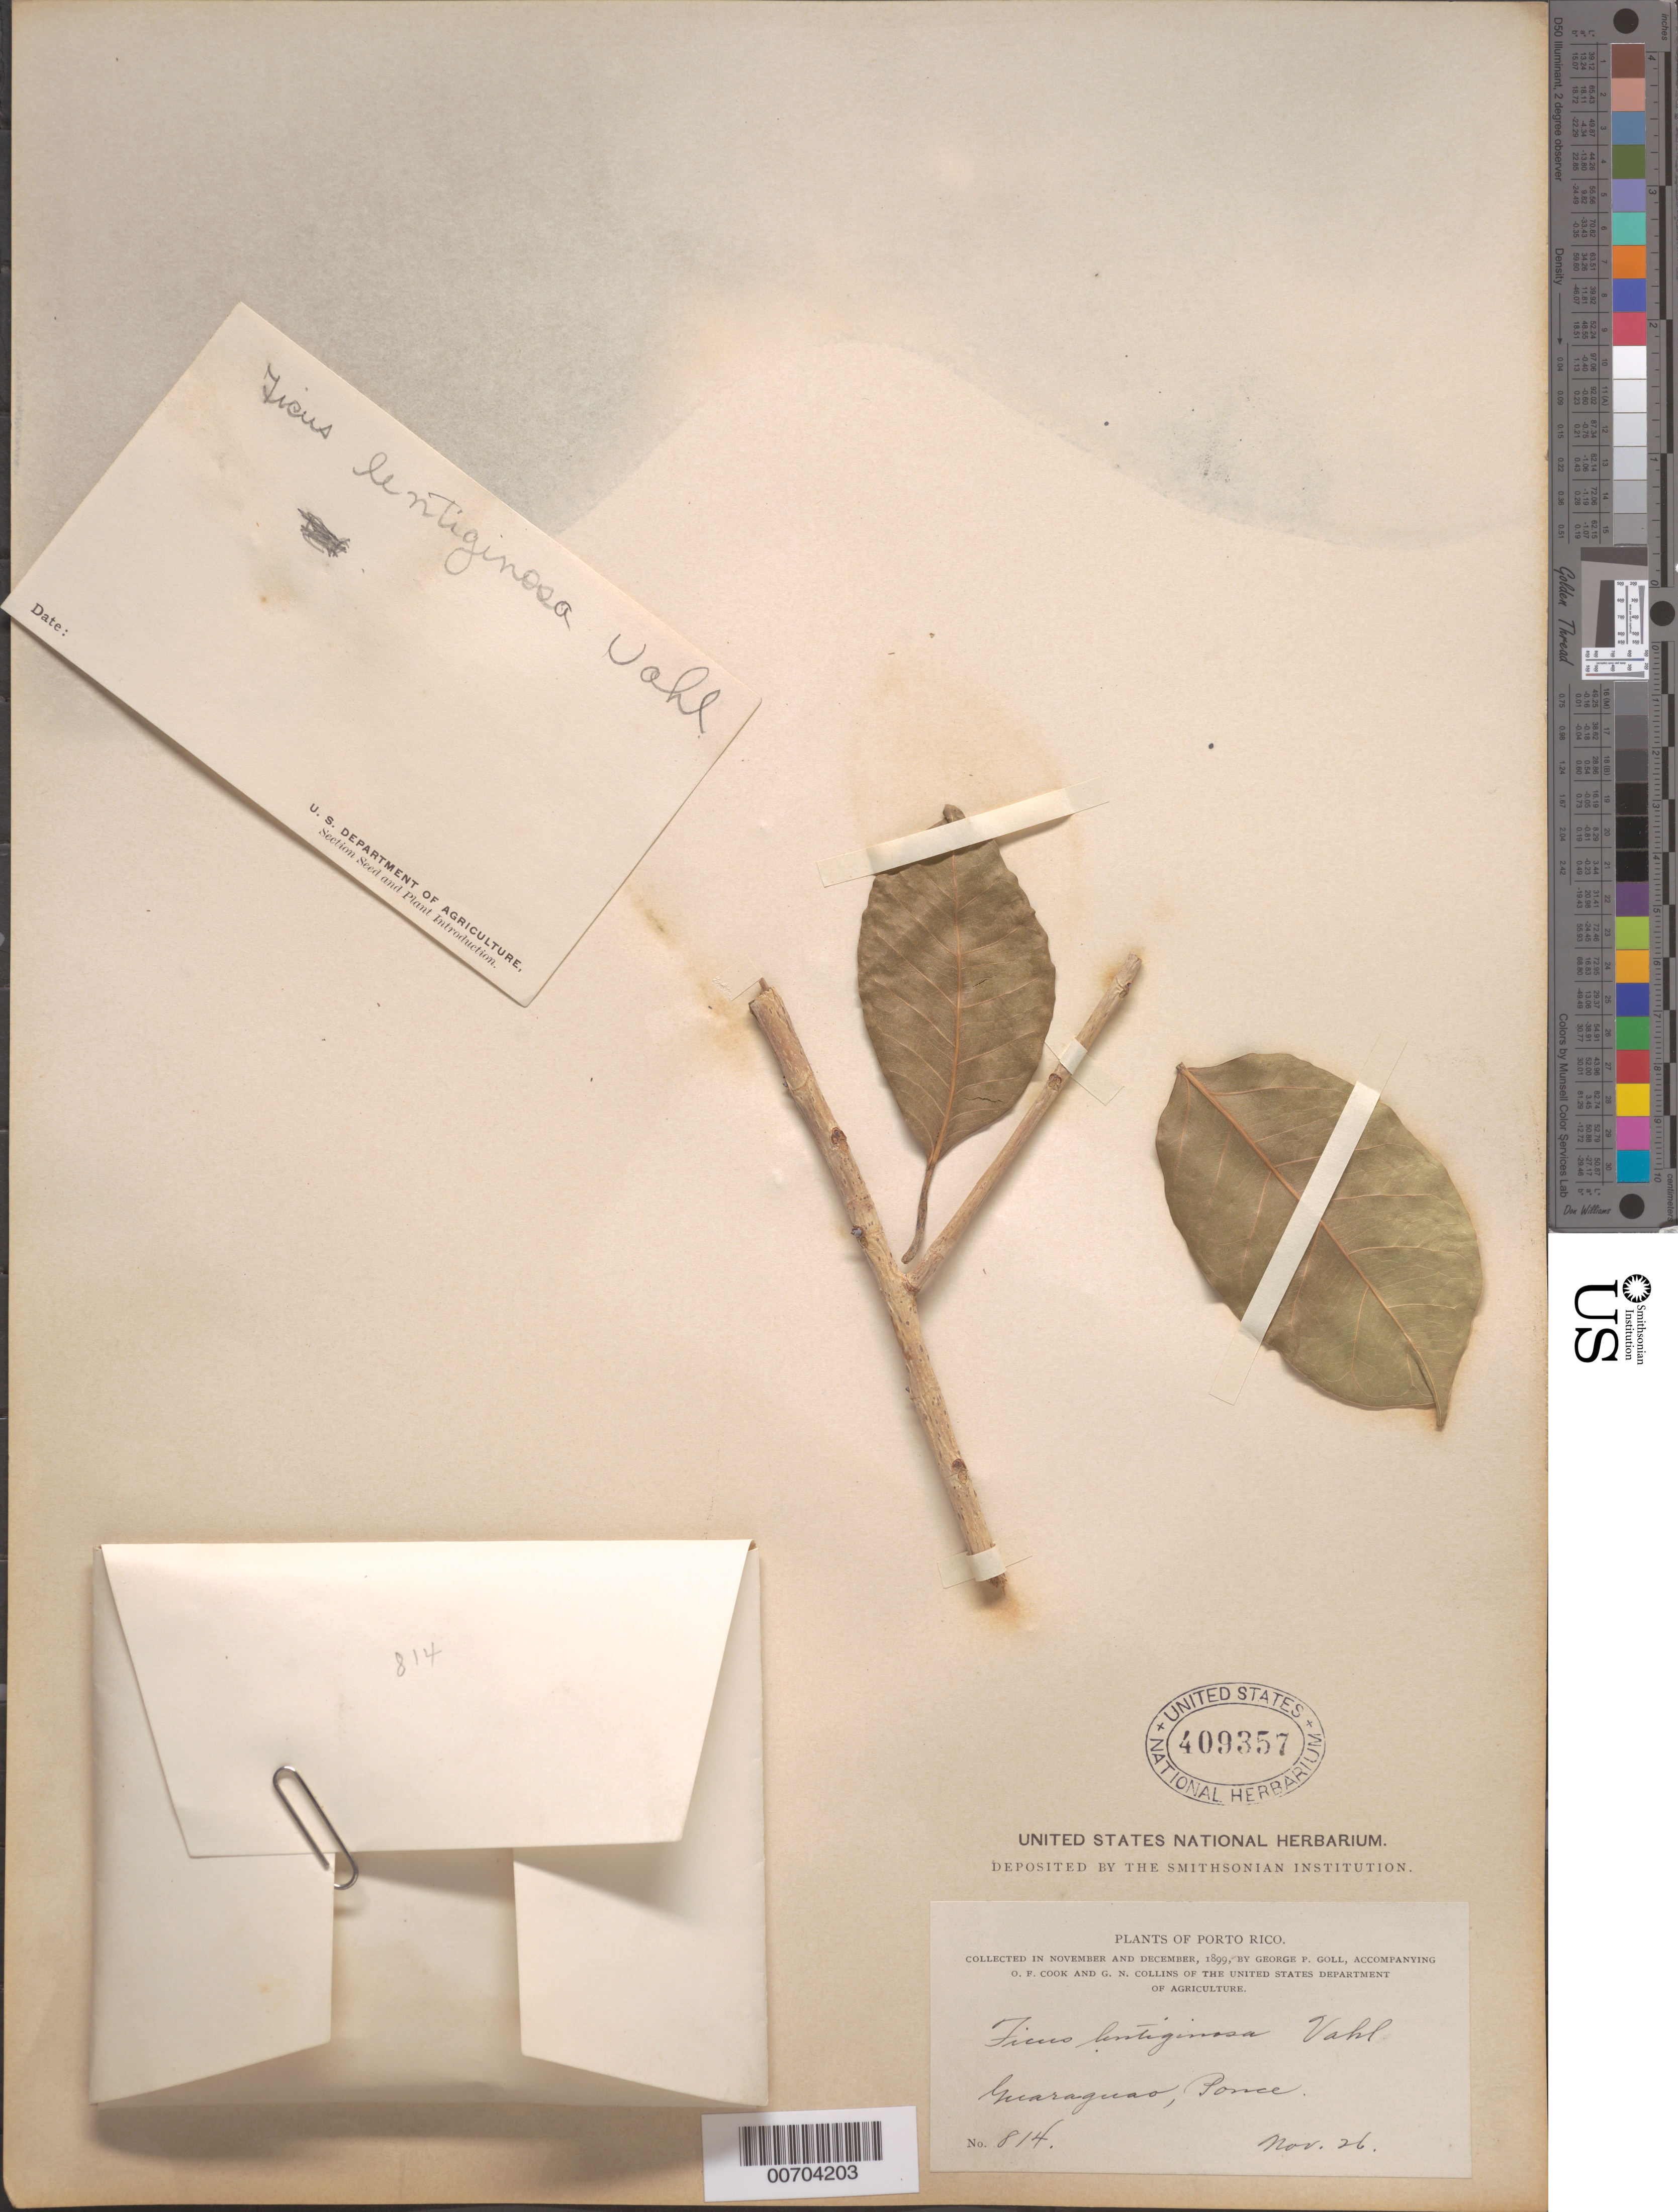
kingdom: Plantae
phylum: Tracheophyta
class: Magnoliopsida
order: Rosales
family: Moraceae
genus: Ficus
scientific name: Ficus lentiginosa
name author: Vahl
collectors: G. Goll, O. F. Cook & G. Collins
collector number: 814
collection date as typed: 26 Nov 1899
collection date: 1899-11-26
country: Puerto Rico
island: Greater Antilles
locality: Guaraguao, Ponce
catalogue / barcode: US 409357